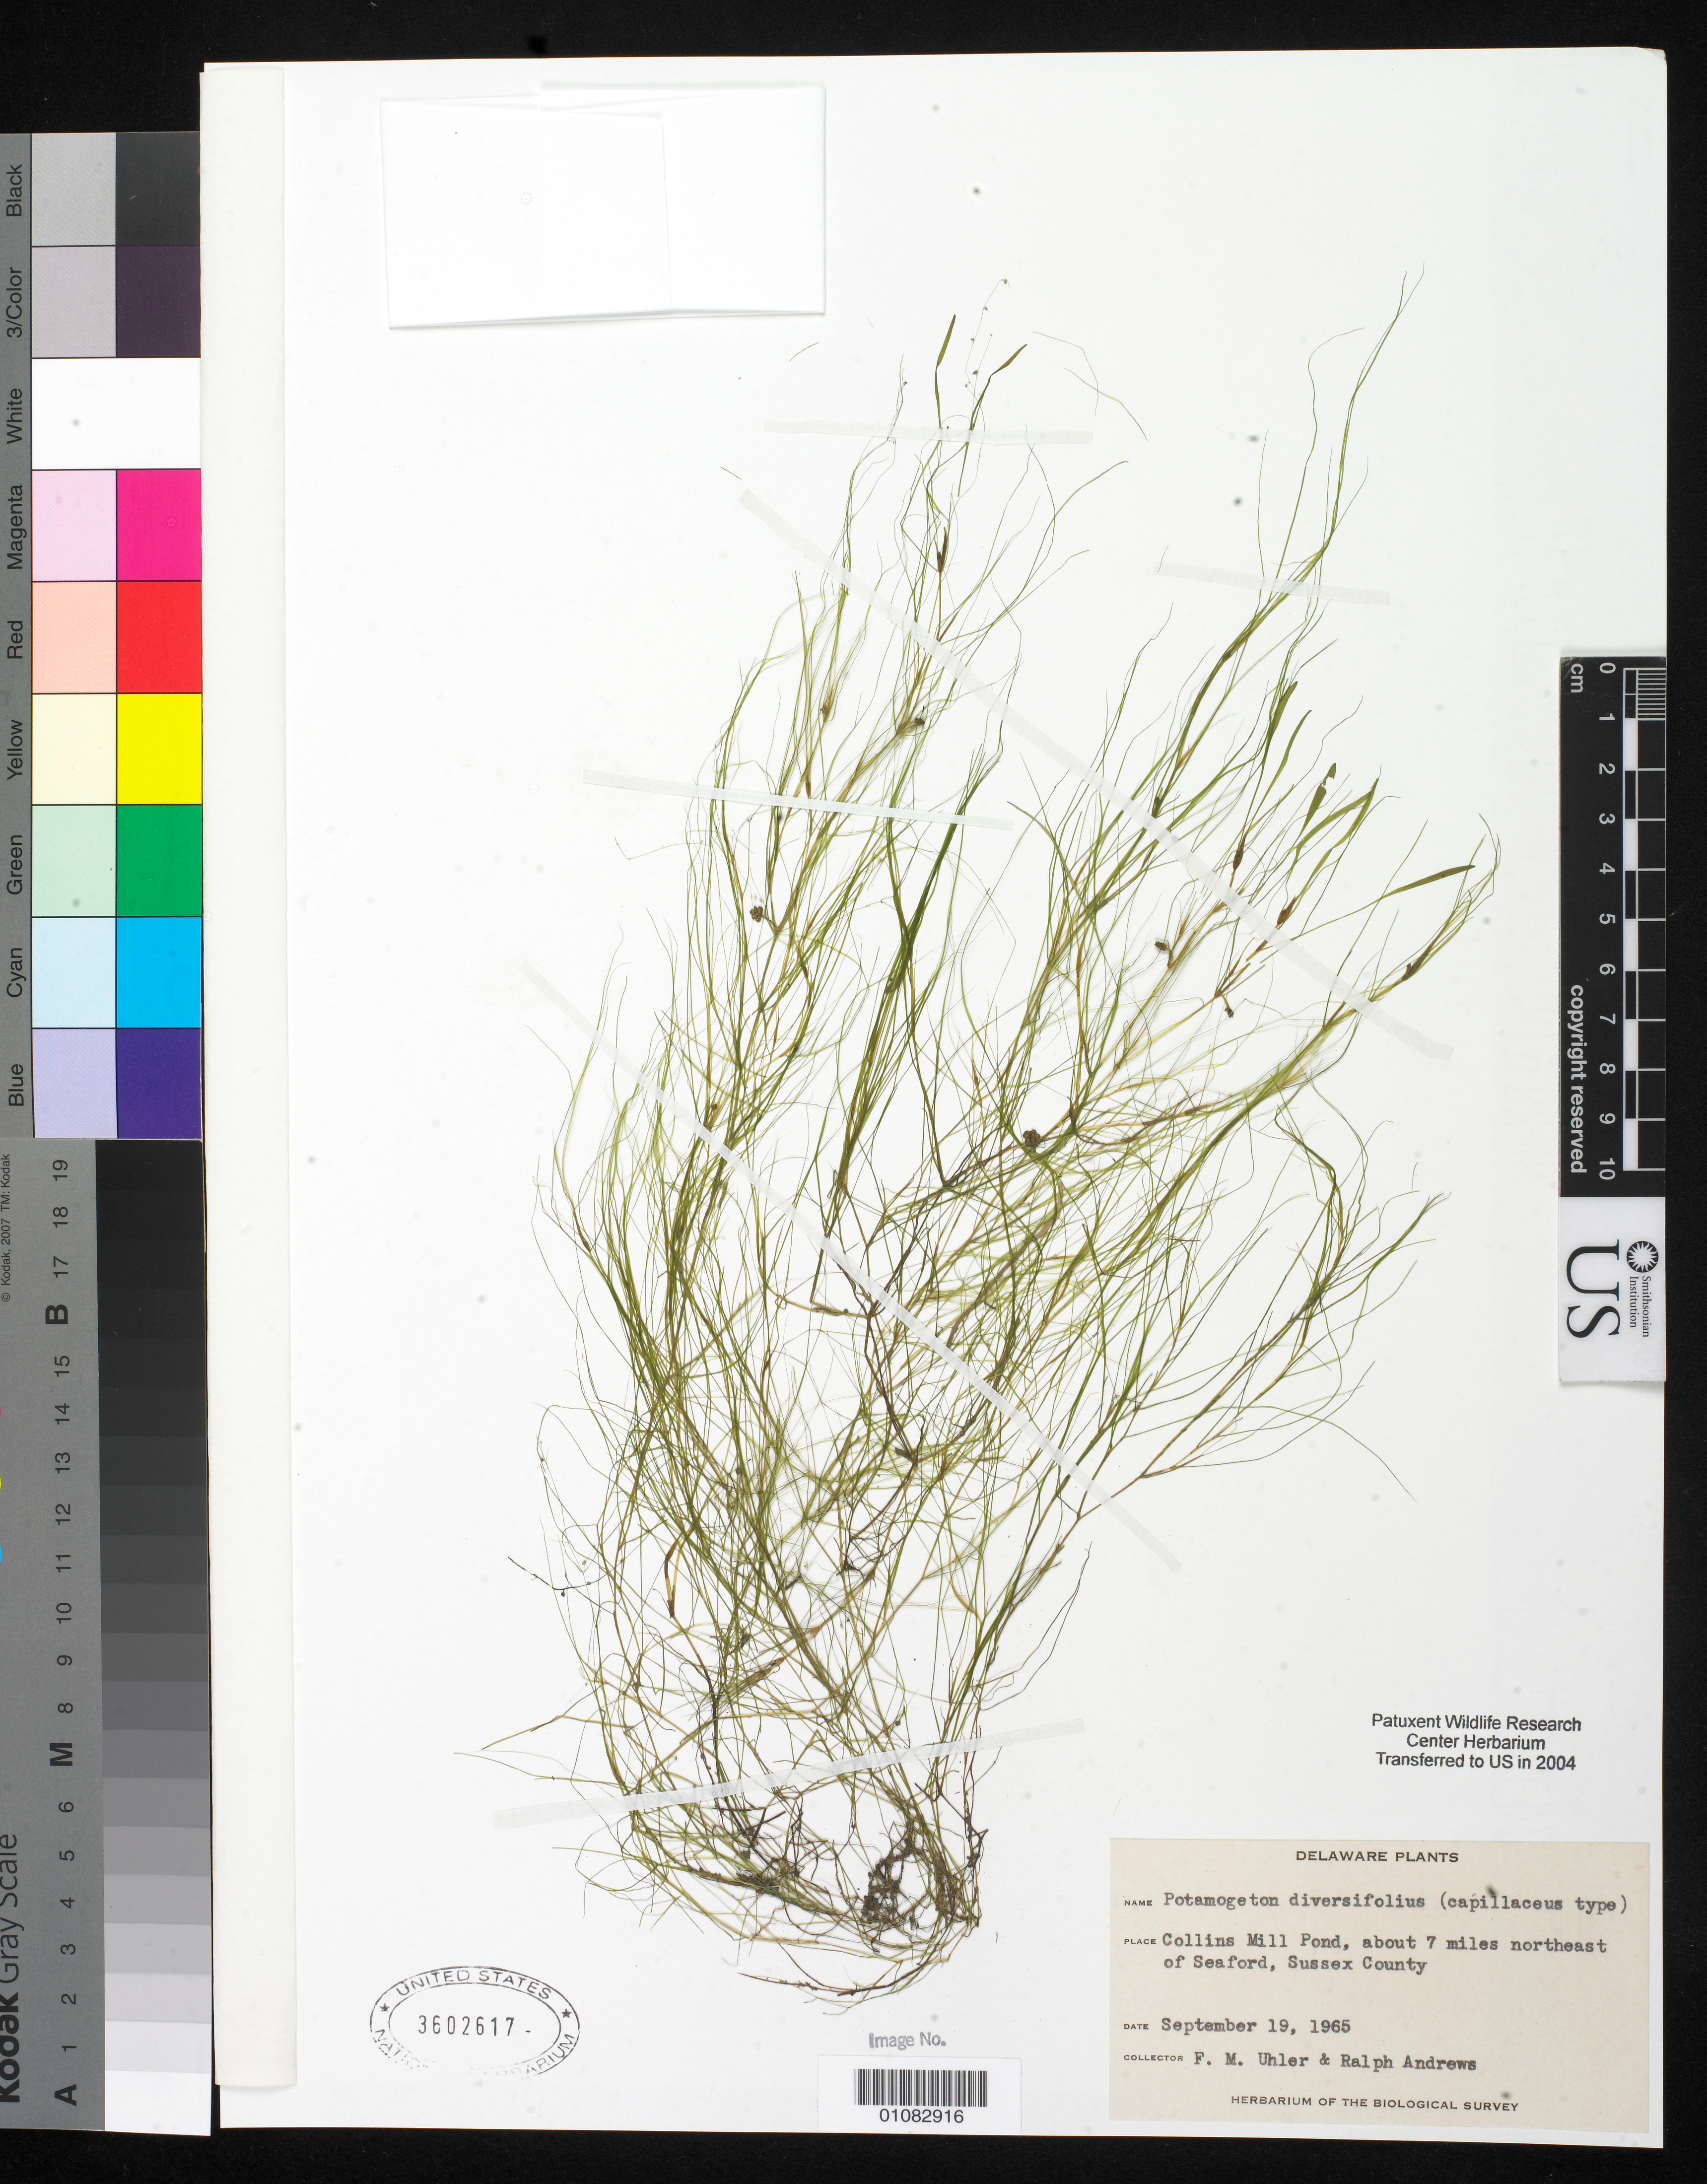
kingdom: Plantae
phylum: Tracheophyta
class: Liliopsida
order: Alismatales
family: Potamogetonaceae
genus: Potamogeton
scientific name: Potamogeton diversifolius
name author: Raf.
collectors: F. Uhler & R. Andrews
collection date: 1965-09-19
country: United States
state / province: Delaware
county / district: Sussex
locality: about 7 mi. NE of Seaford, Collins Mill Pond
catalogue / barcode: US 3602617